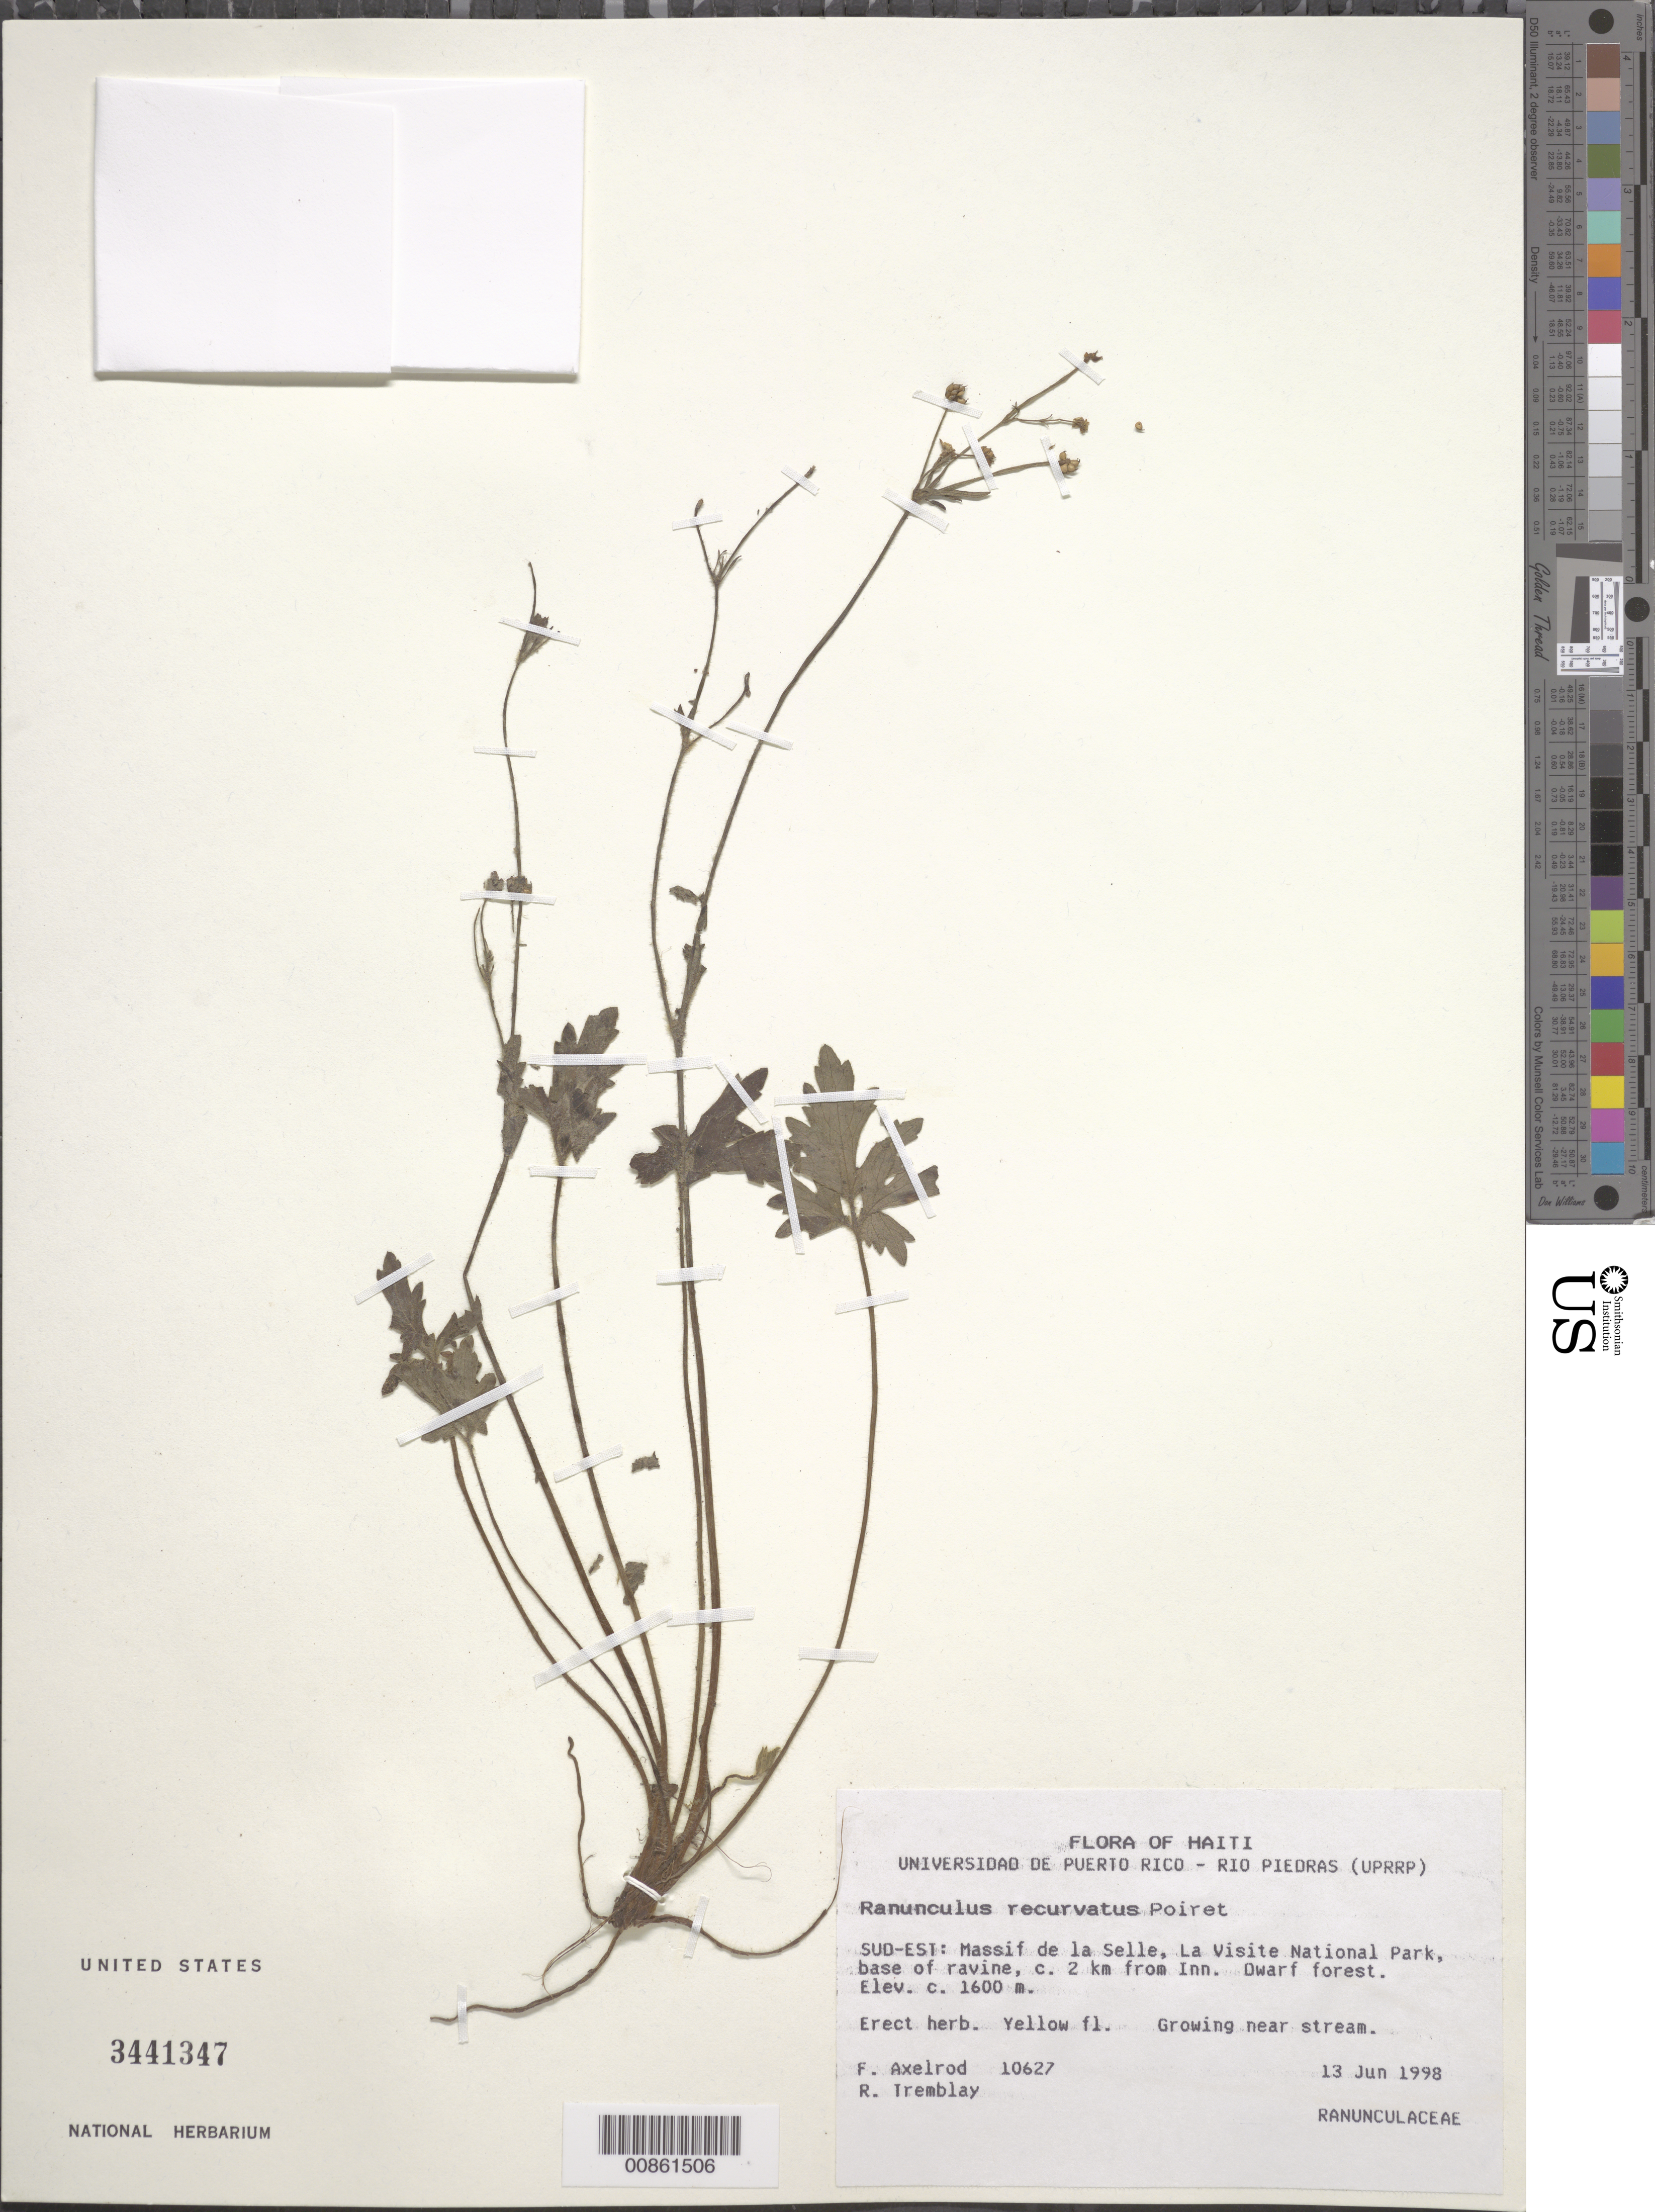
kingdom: Plantae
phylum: Tracheophyta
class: Magnoliopsida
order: Ranunculales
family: Ranunculaceae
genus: Ranunculus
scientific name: Ranunculus recurvatus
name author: Poir.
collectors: F. S. Axelrod & R. L. Tremblay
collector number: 10627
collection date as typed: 13 Jun 1998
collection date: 1998-06-13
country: Haiti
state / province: Sud-Est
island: Hispaniola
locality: Massif de la Selle, La Visite National Park, c. 2 km from Inn.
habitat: Growing near stream. Base of ravine. Swarf forest.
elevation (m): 1600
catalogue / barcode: US 3441347